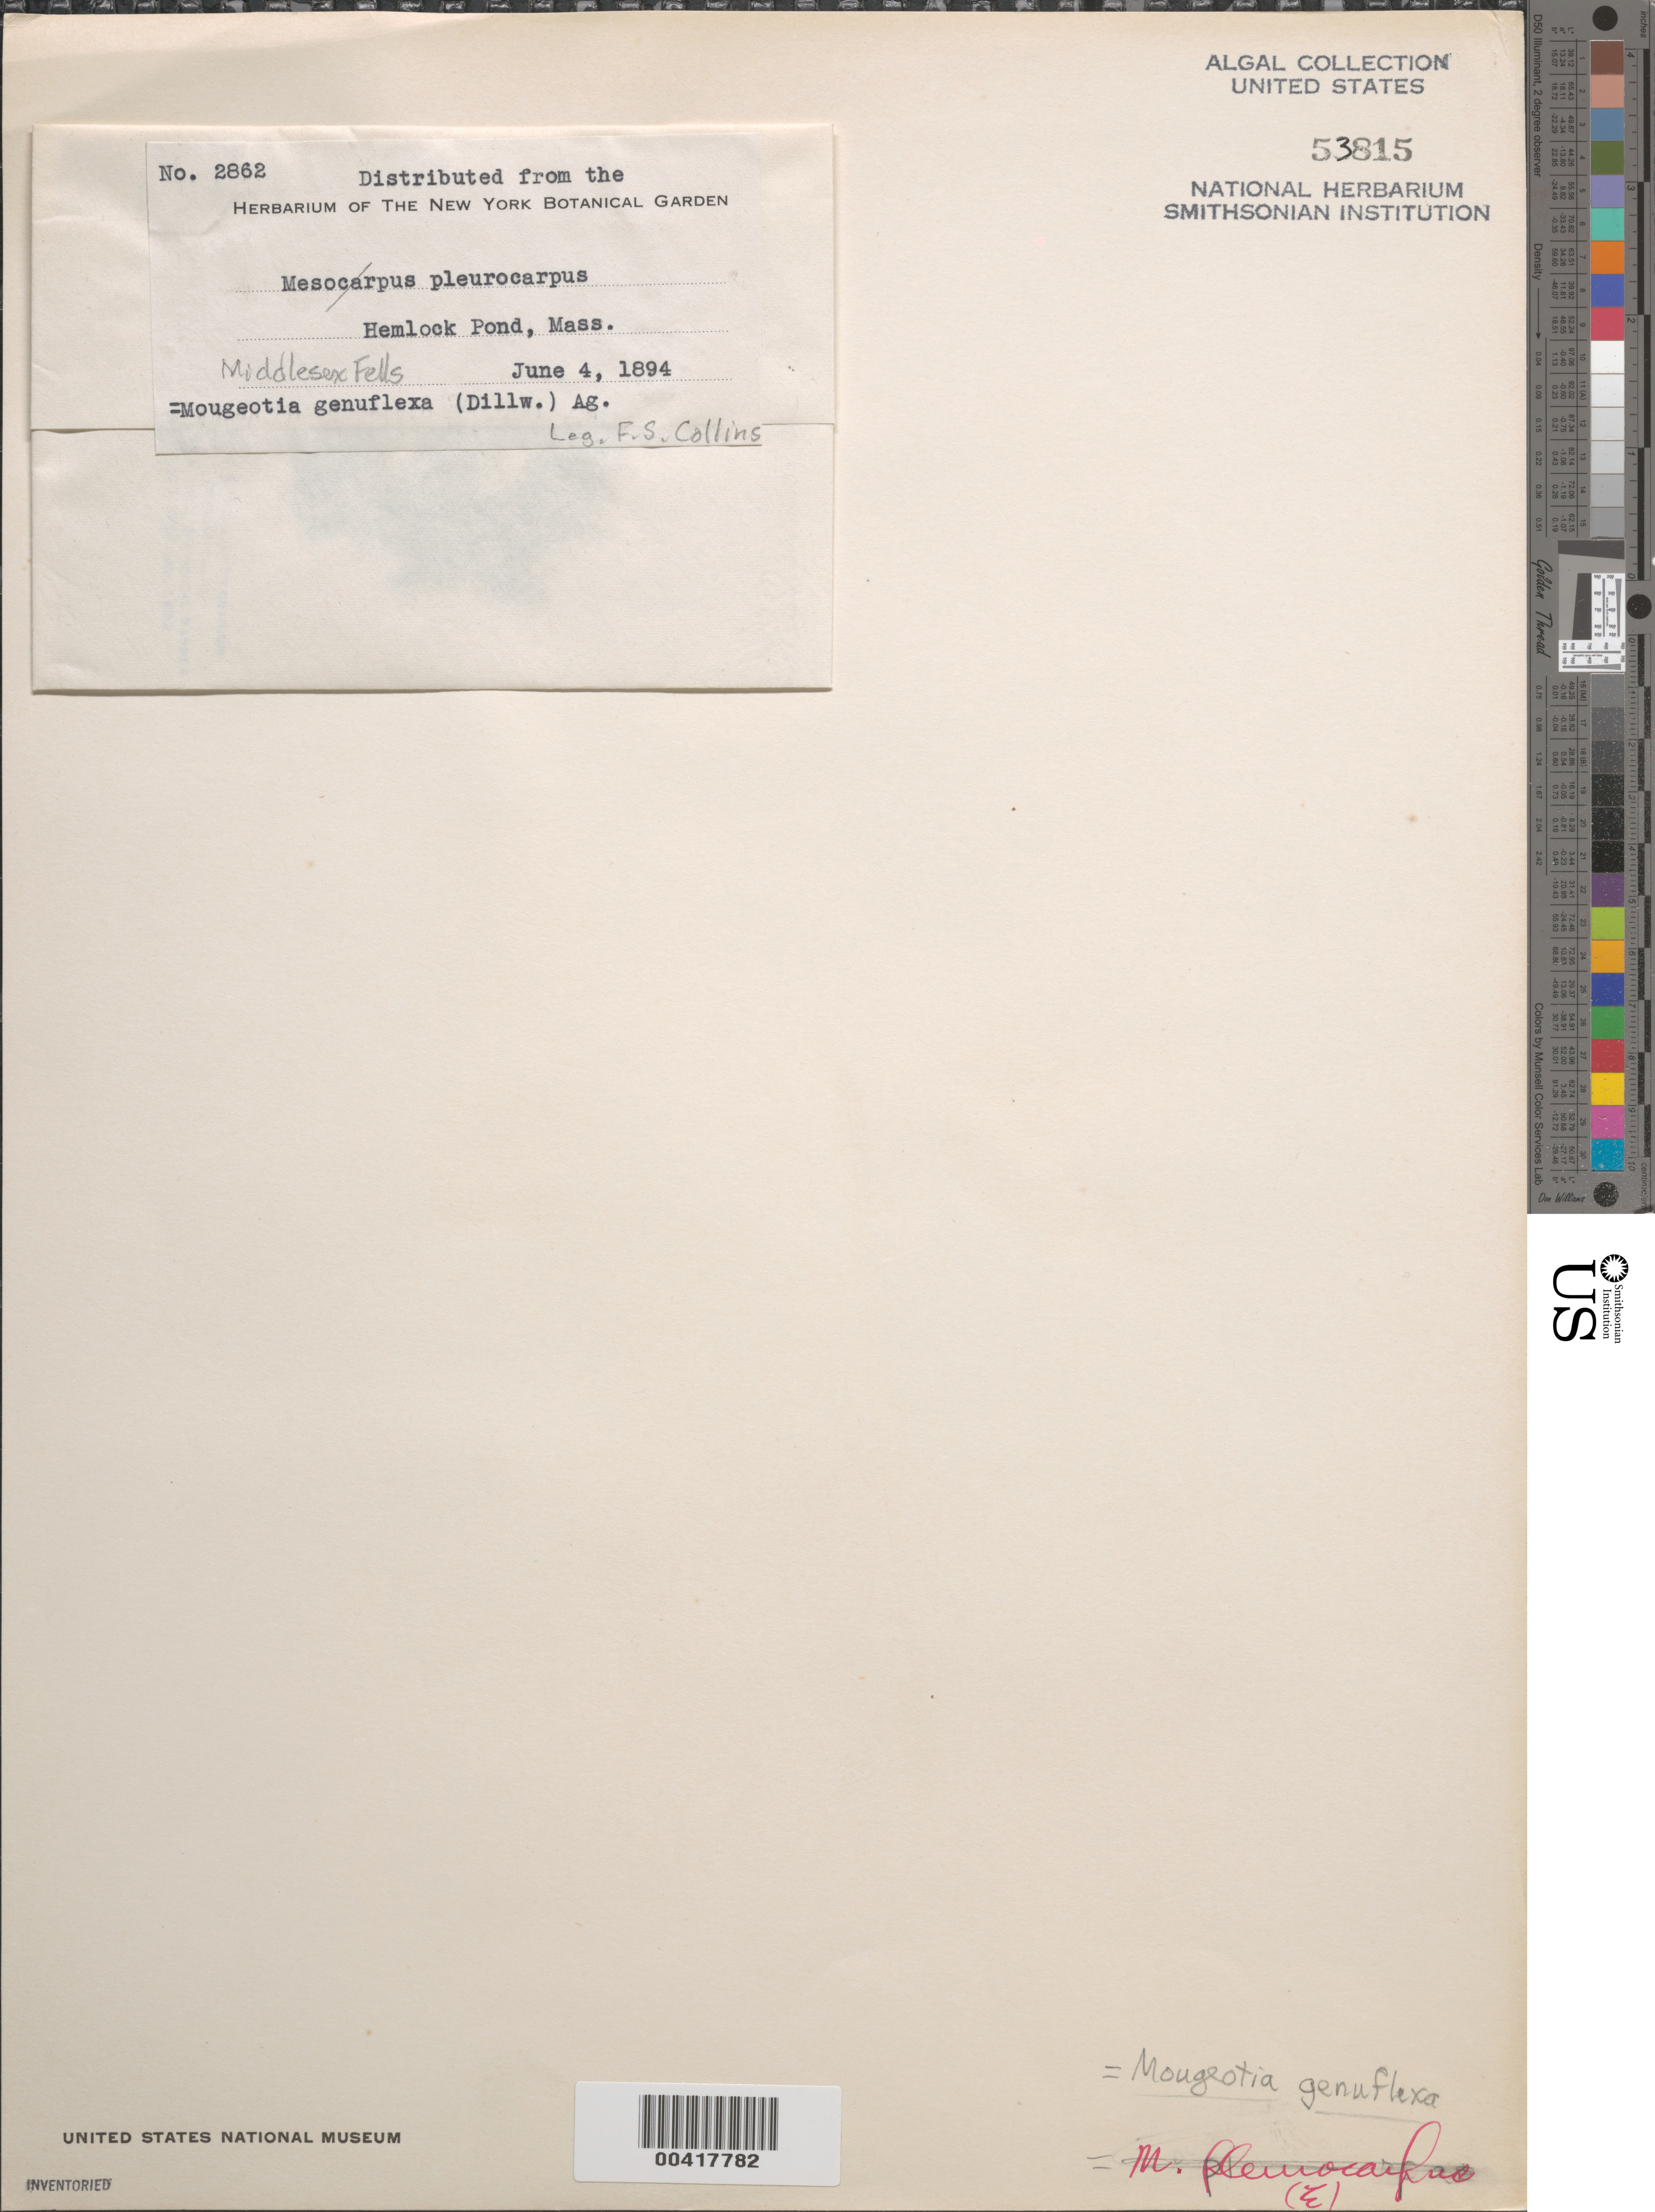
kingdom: Plantae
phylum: Charophyta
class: Zygnematophyceae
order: Zygnematales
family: Zygnemataceae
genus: Mougeotia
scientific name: Mougeotia genuflexa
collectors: F. Collins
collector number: FSC 2862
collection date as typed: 04 Jun 1894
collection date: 1894-06-04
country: United States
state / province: Massachusetts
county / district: Middlesex County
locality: Middlesex Fells, Hemlock Pond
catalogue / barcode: US 53815